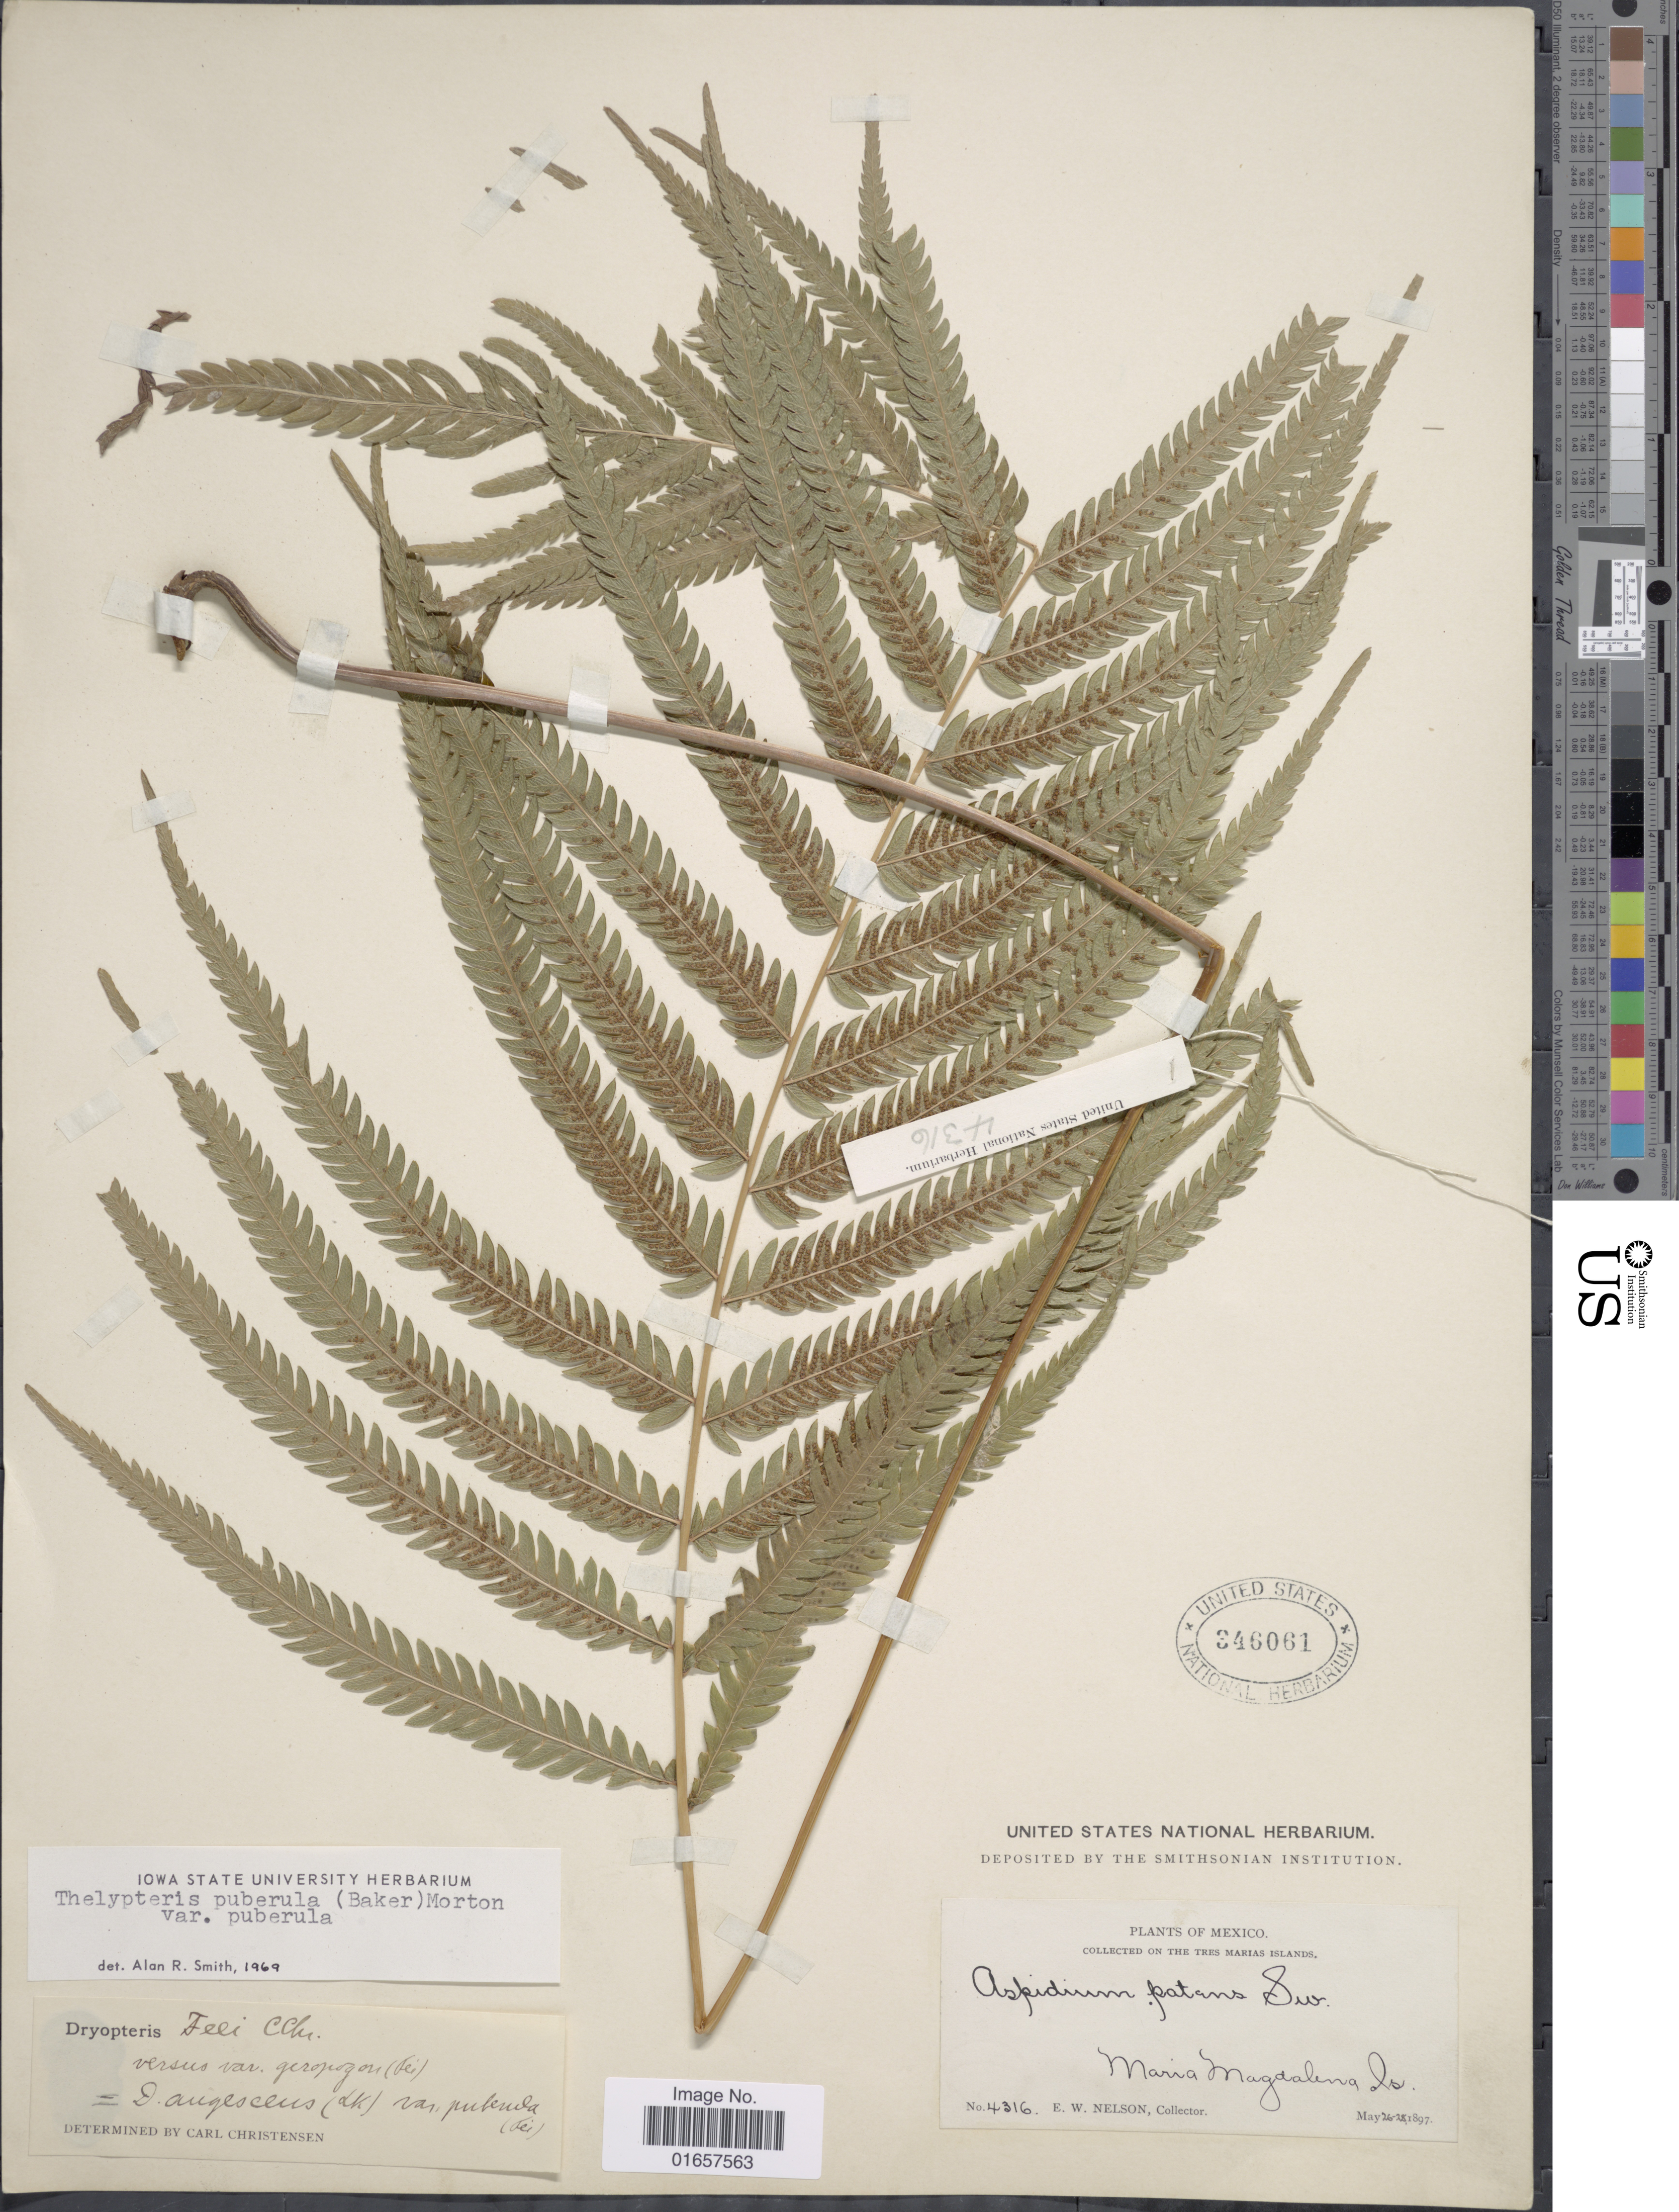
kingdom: Plantae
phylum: Tracheophyta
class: Polypodiopsida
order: Polypodiales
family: Thelypteridaceae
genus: Christella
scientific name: Christella puberula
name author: (Baker) Á. Löve & D. Löve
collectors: E. W. Nelson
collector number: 4316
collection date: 1897-05-26/1897-05-28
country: Mexico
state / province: Nayarit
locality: Mexico, Tres Marias Islands, Maria Magdalena Is.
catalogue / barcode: US 346061